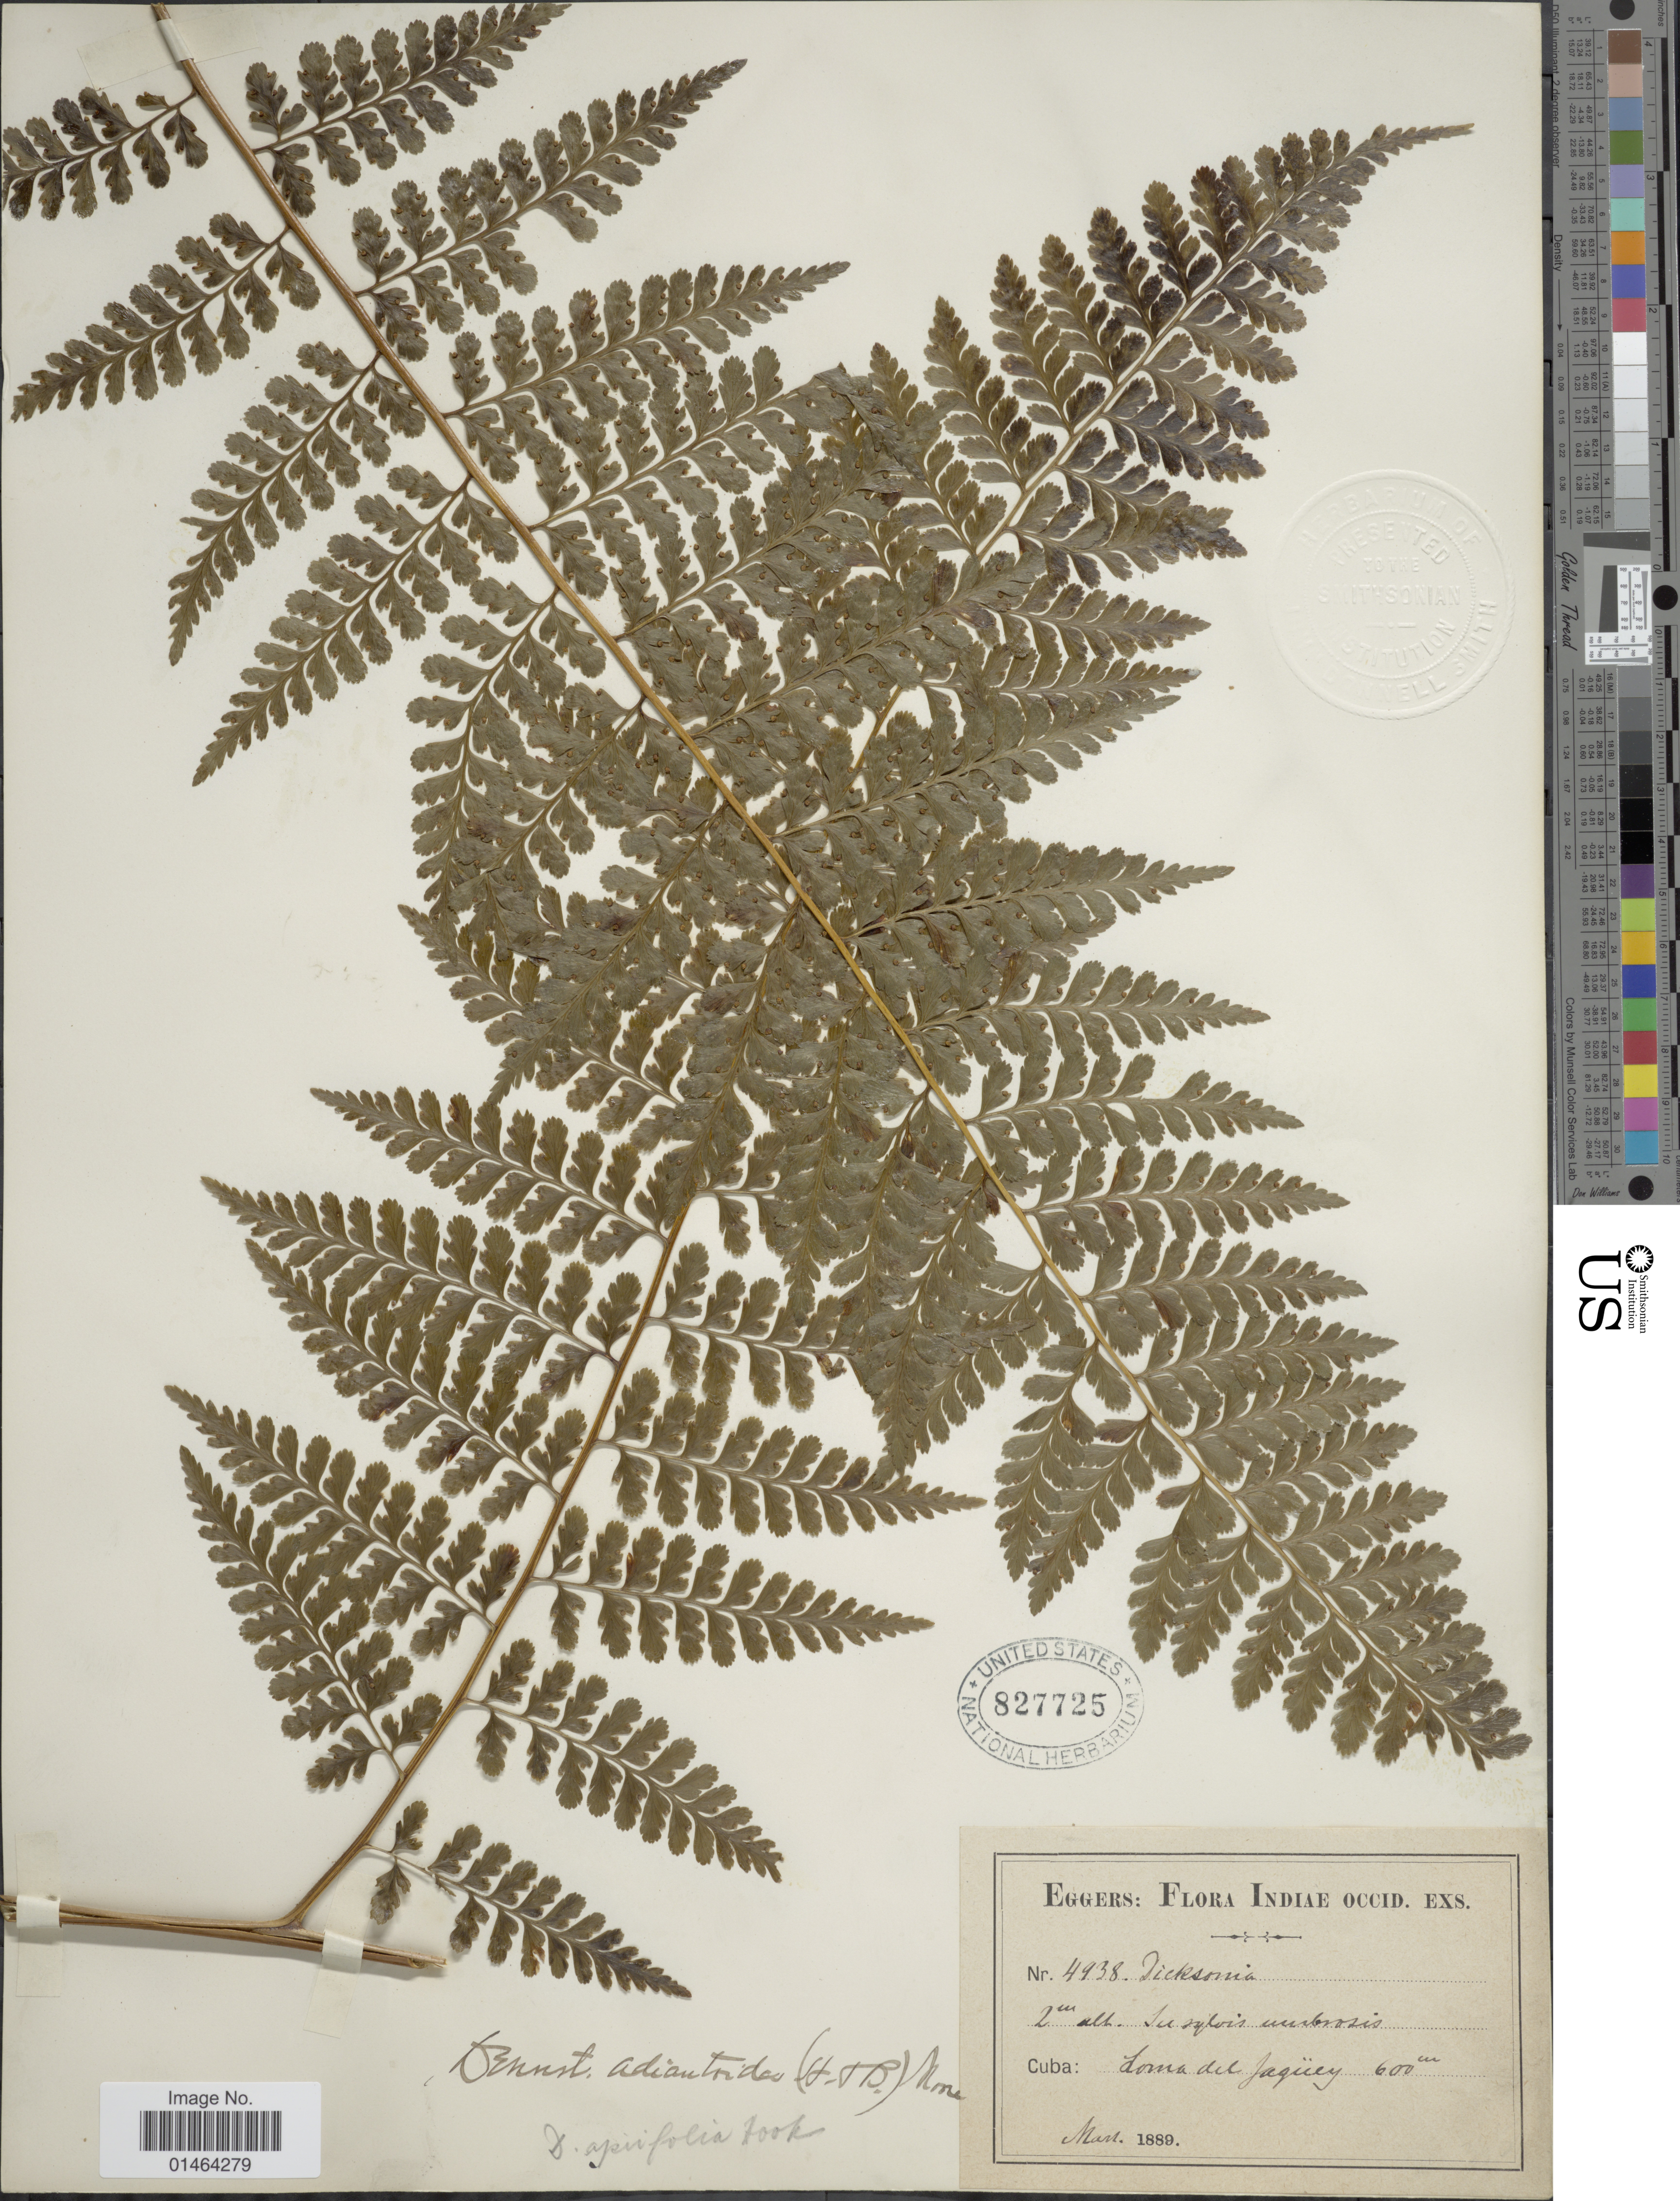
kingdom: Plantae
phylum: Tracheophyta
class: Polypodiopsida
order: Polypodiales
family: Dennstaedtiaceae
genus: Dennstaedtia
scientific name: Dennstaedtia bipinnata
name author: (Cav.) Maxon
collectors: -. Eggers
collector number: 4938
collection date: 1889-03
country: Cuba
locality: Loma del Jaqüey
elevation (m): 600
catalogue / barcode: US 827725